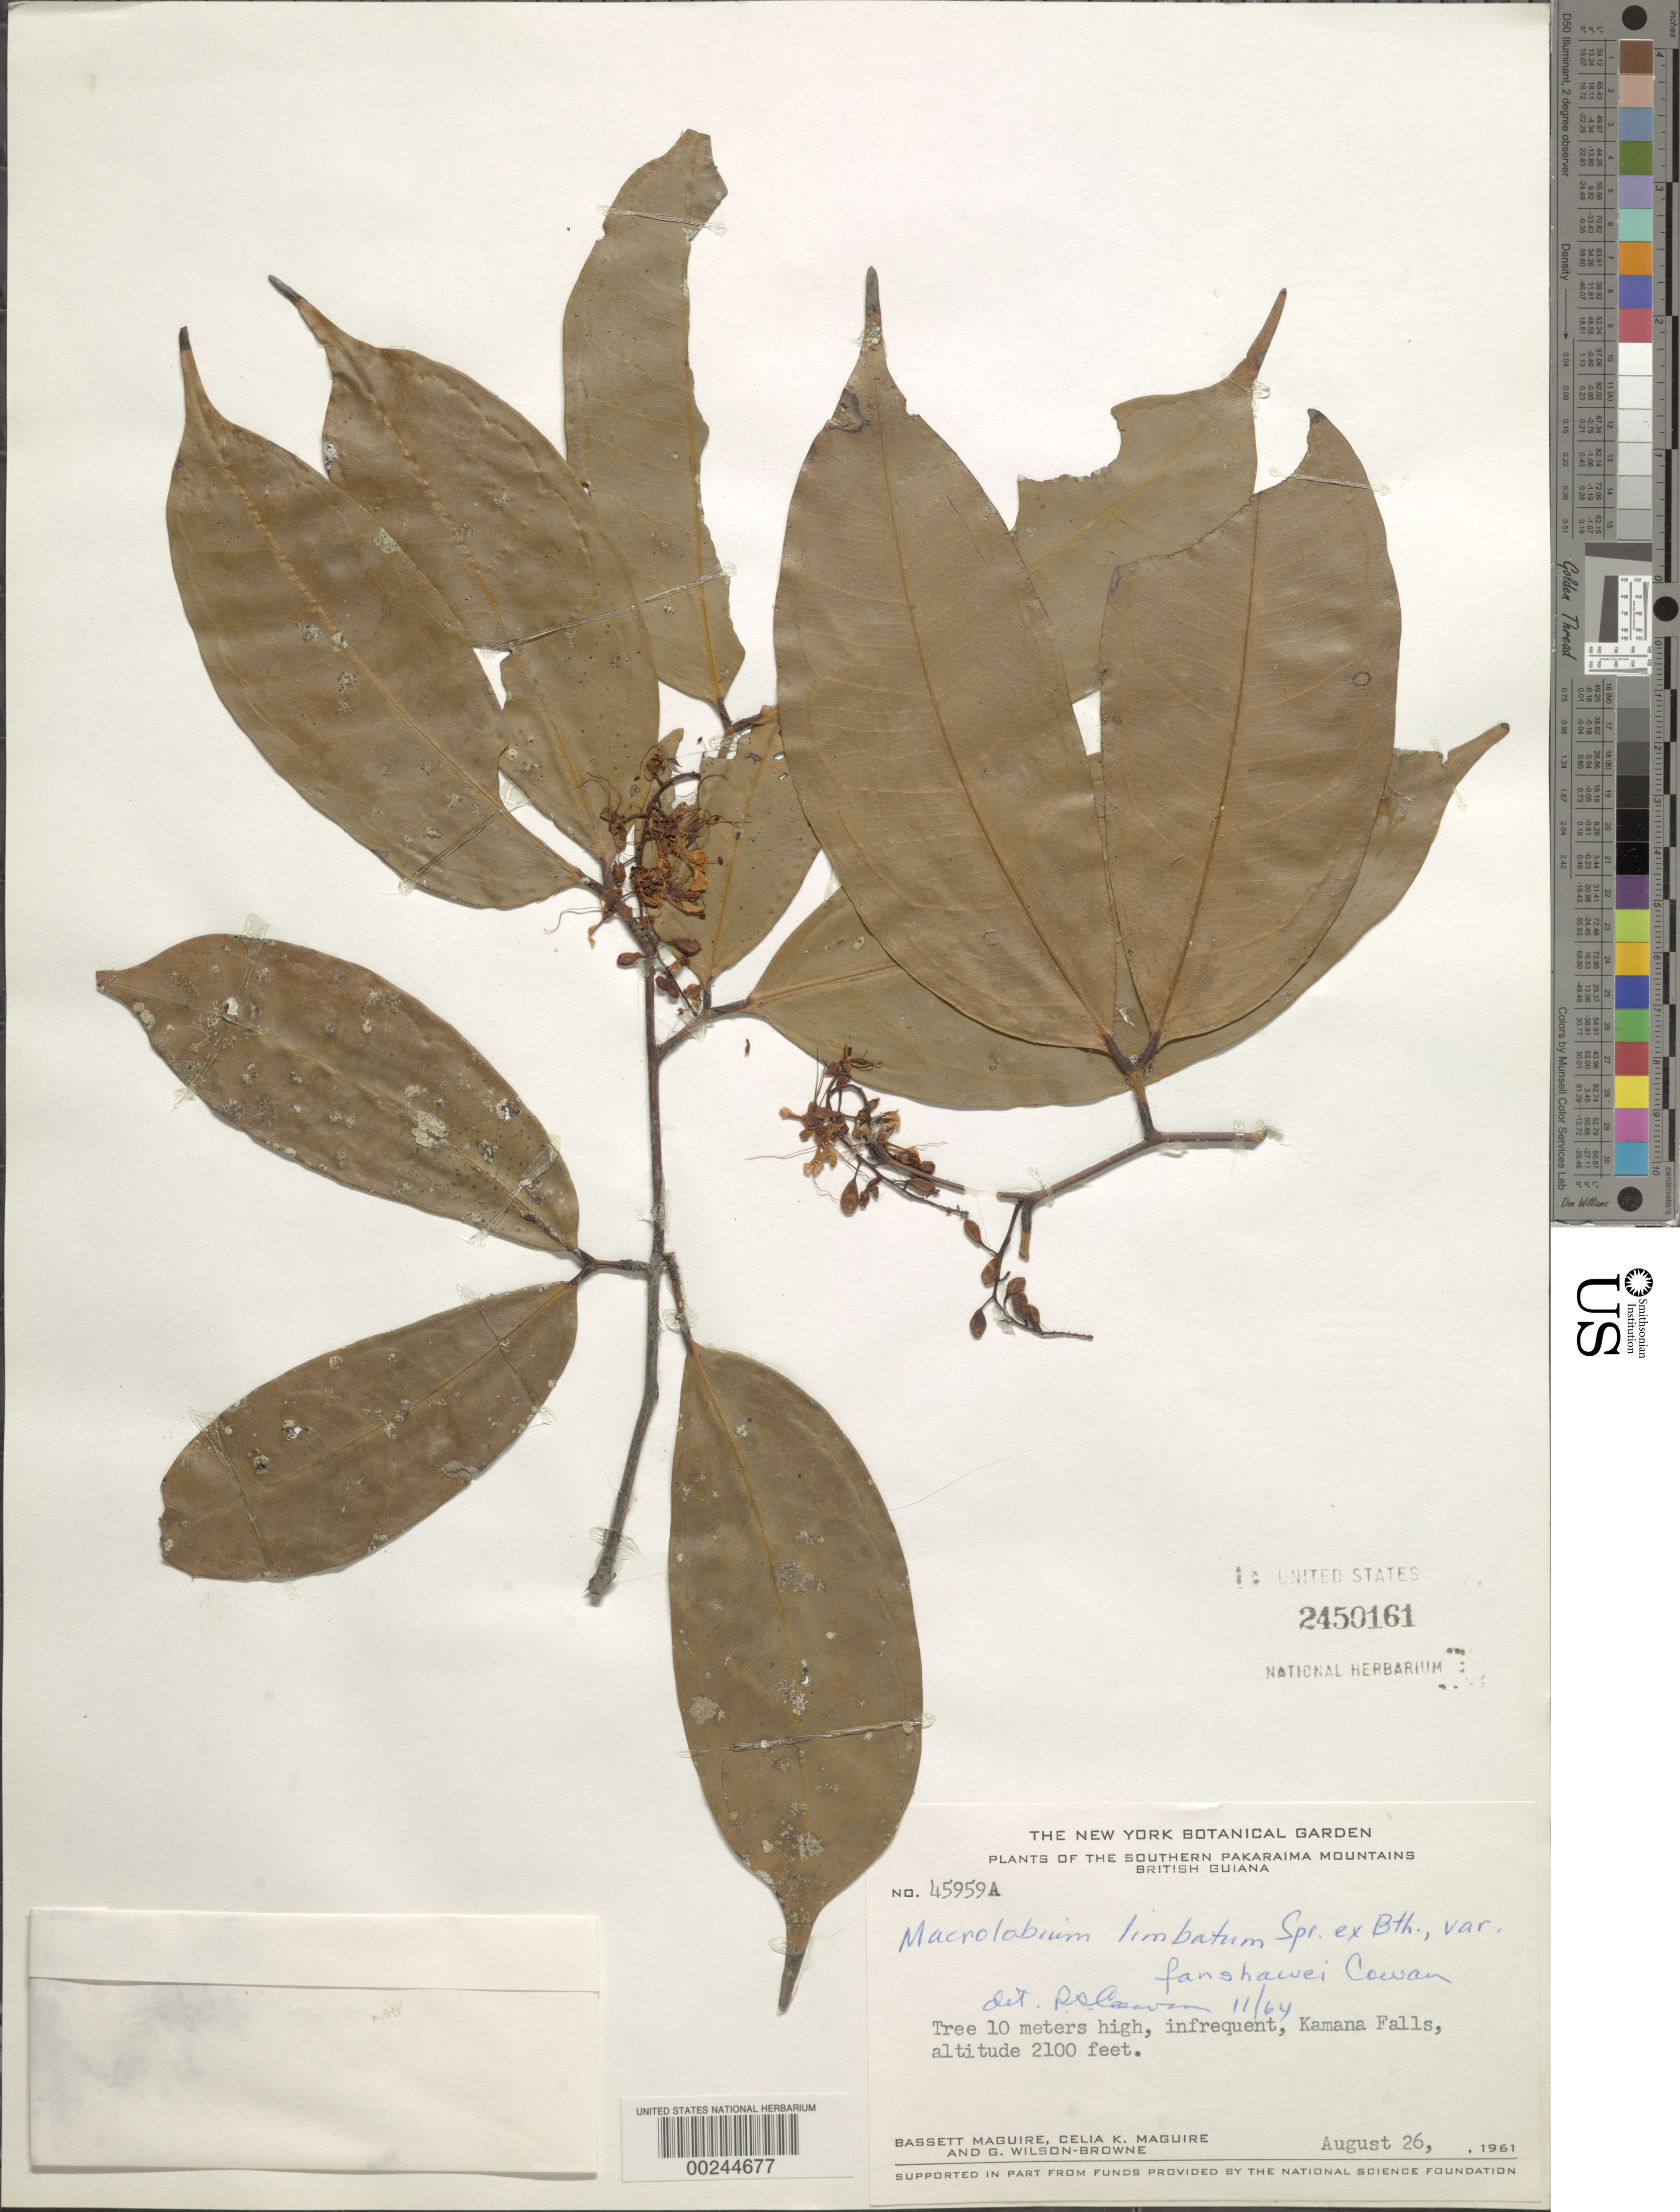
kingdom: Plantae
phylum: Tracheophyta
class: Magnoliopsida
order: Fabales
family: Fabaceae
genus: Macrolobium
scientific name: Macrolobium limbatum var. fanshawei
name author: (R.S. Cowan) R.S. Cowan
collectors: B. Maguire, C. K. Maguire & G. Wilson-Browne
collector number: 45959a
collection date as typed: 26 Aug 1961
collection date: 1961-08-26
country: Guyana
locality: Kamana falls, southern pakaraima mountains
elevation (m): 5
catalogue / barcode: US 2450161